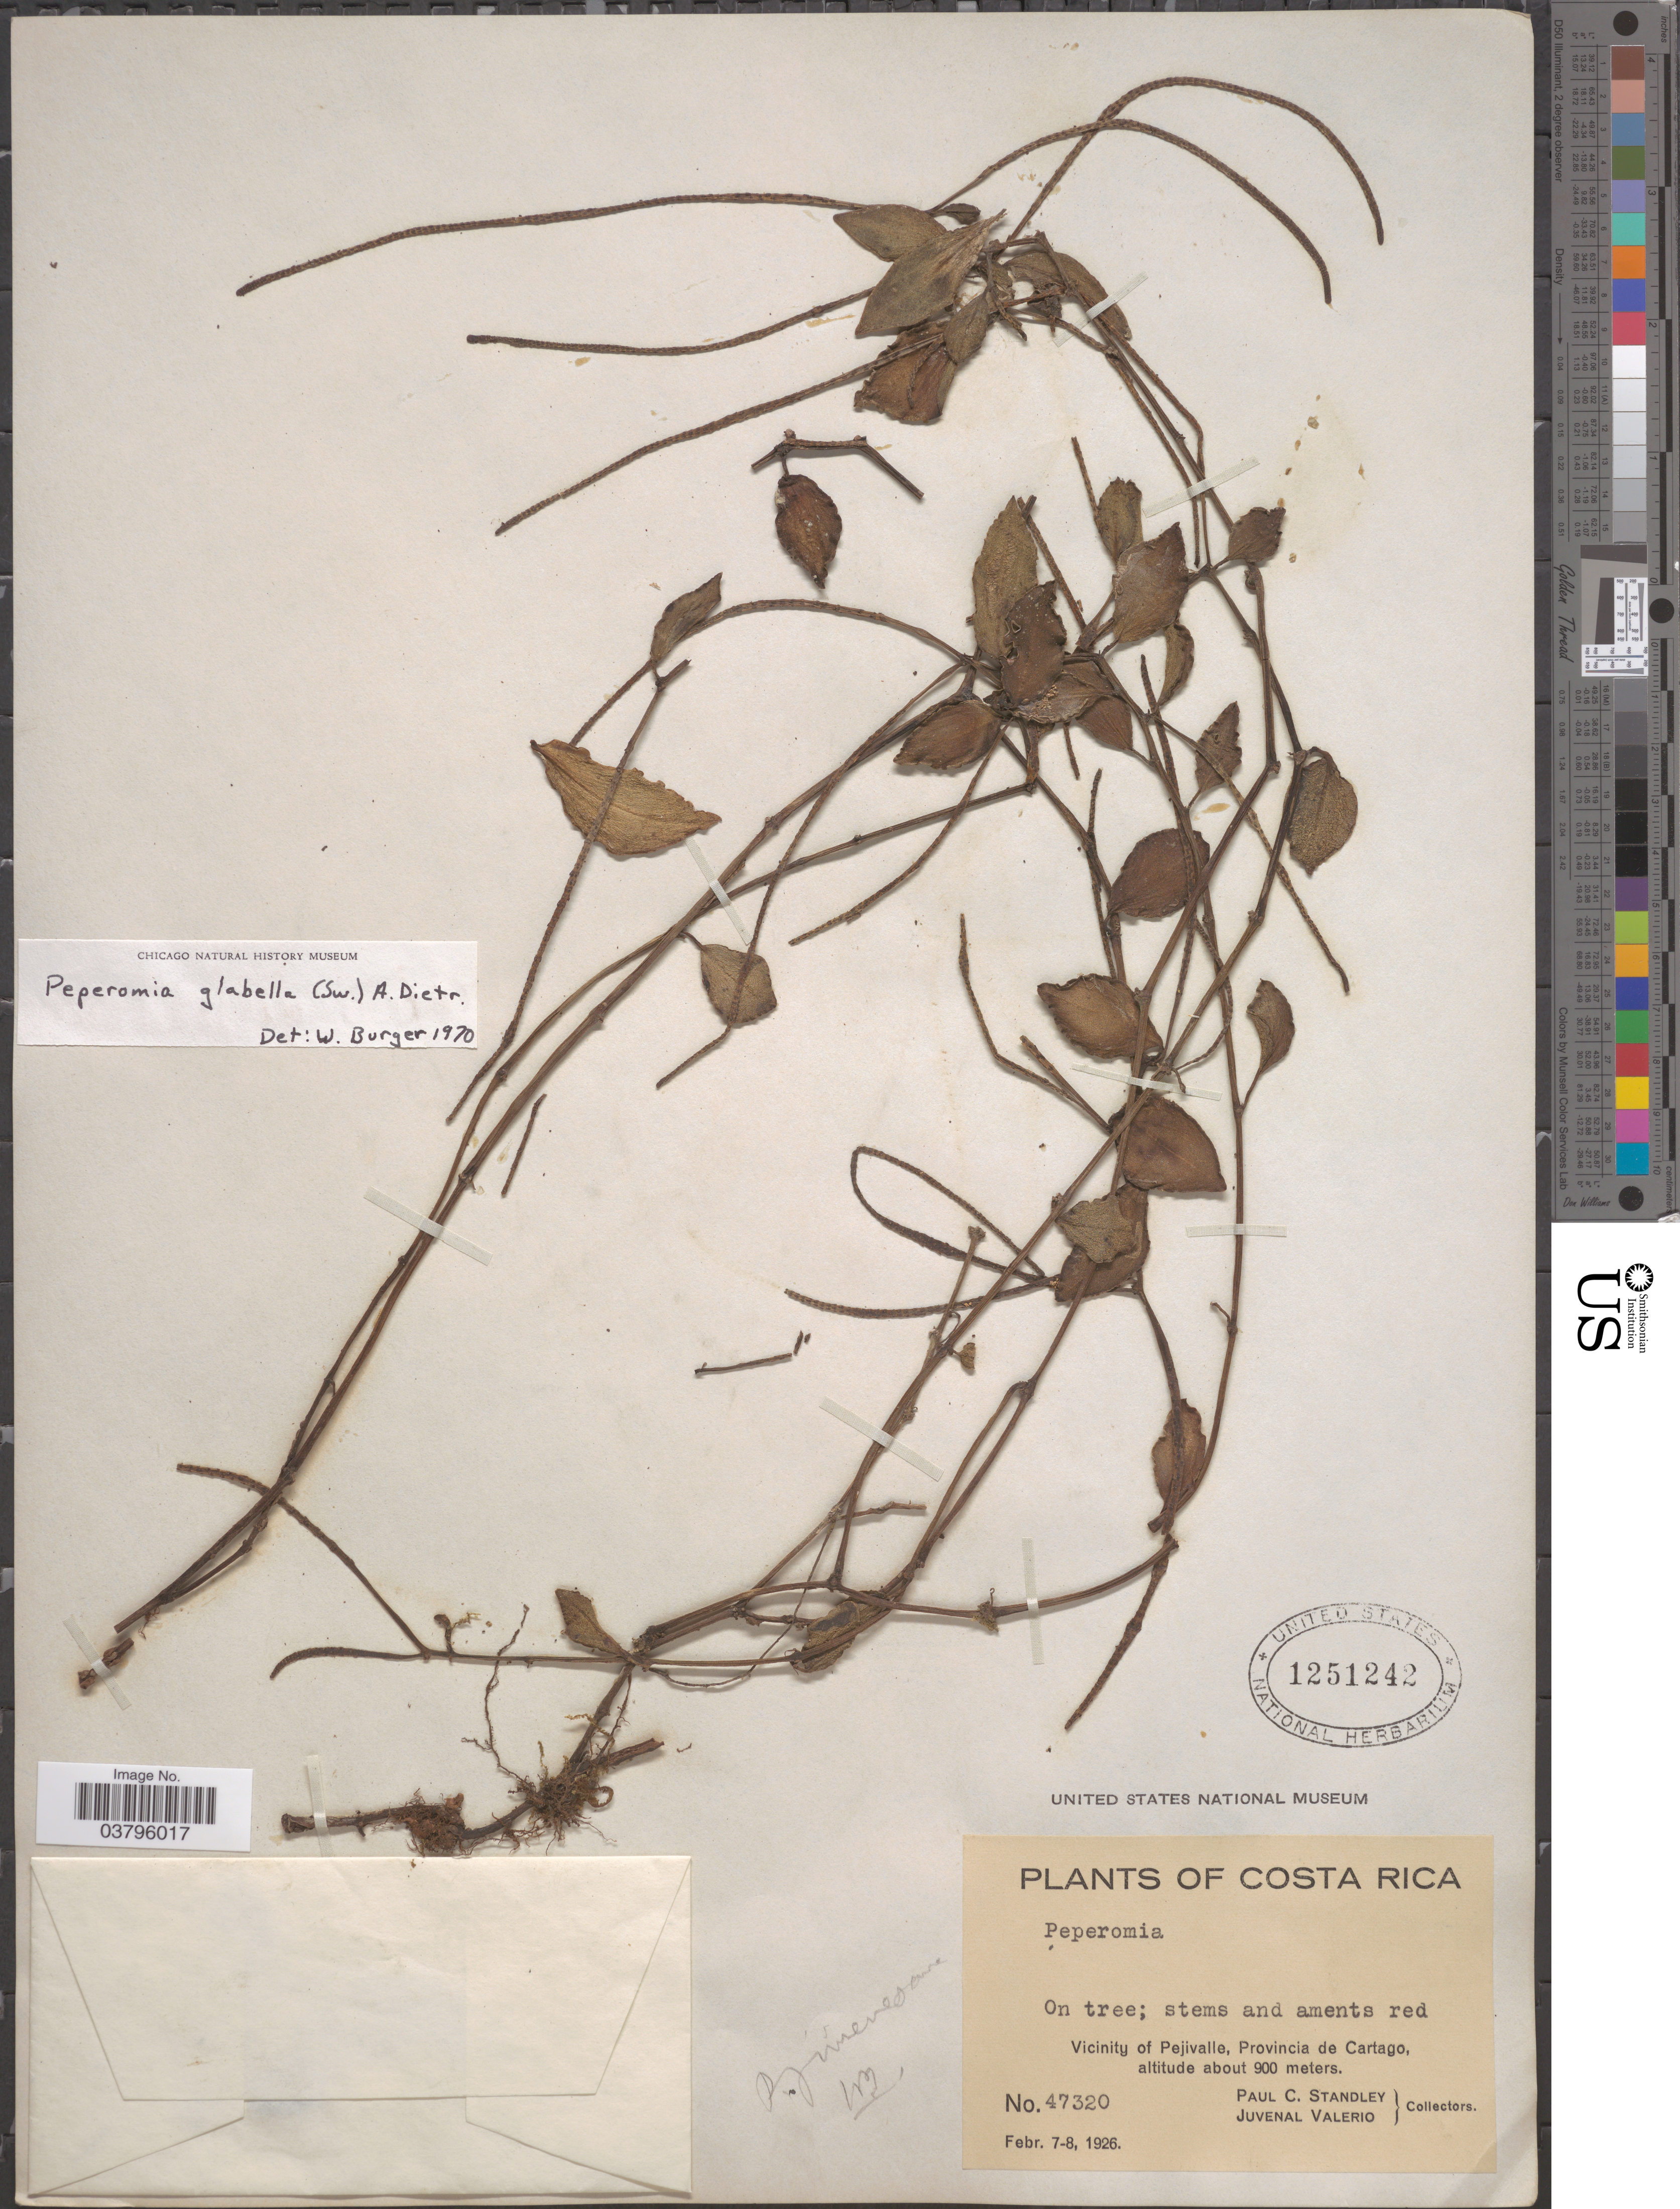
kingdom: Plantae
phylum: Tracheophyta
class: Magnoliopsida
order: Piperales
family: Piperaceae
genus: Peperomia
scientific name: Peperomia glabella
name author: (Sw.) A. Dietr.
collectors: P. C. Standley & J. Valerio R.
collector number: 47320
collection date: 1926-02-07/1926-02-08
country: Costa Rica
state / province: Cartago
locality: Vicinity of Pejivalle.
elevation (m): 900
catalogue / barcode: US 1251242